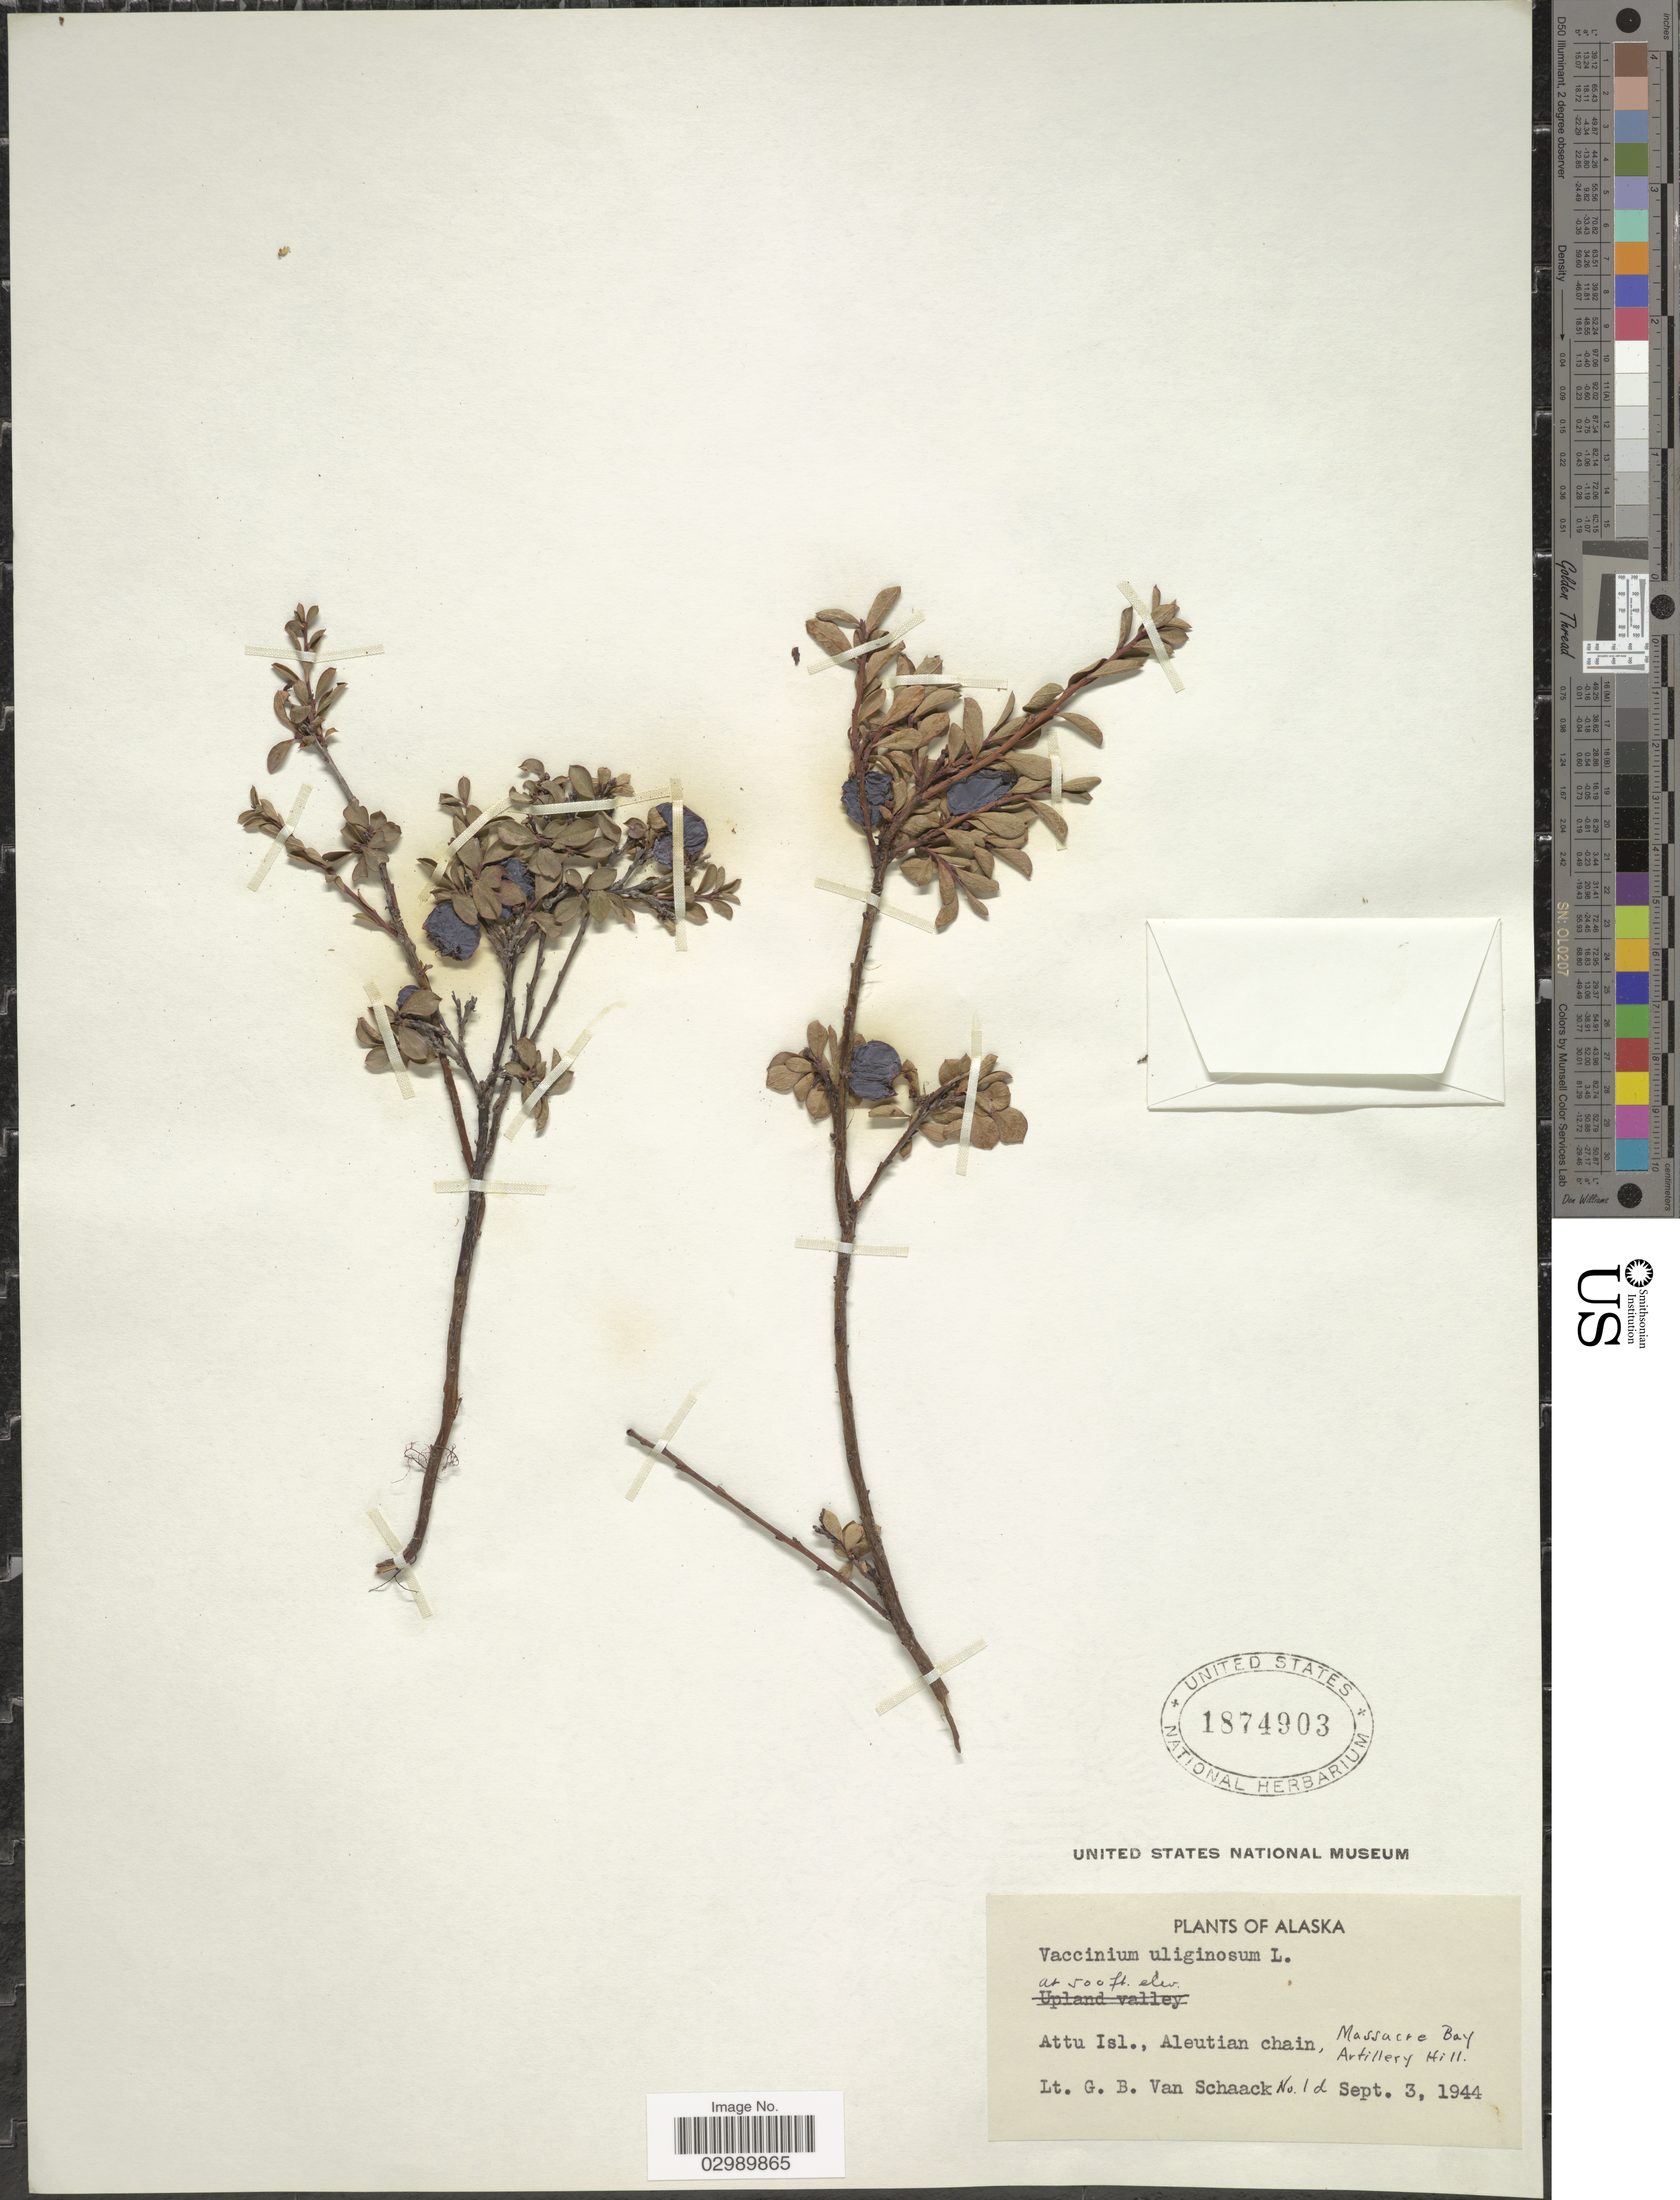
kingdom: Plantae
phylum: Tracheophyta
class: Magnoliopsida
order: Ericales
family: Ericaceae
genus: Vaccinium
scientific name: Vaccinium uliginosum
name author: L.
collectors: G. Van Schaack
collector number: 1d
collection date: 1944-09-03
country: United States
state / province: Alaska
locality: Attu Isl., Aleutian Chain, Massacre Bay, Artillery Hill.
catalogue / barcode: US 1874903